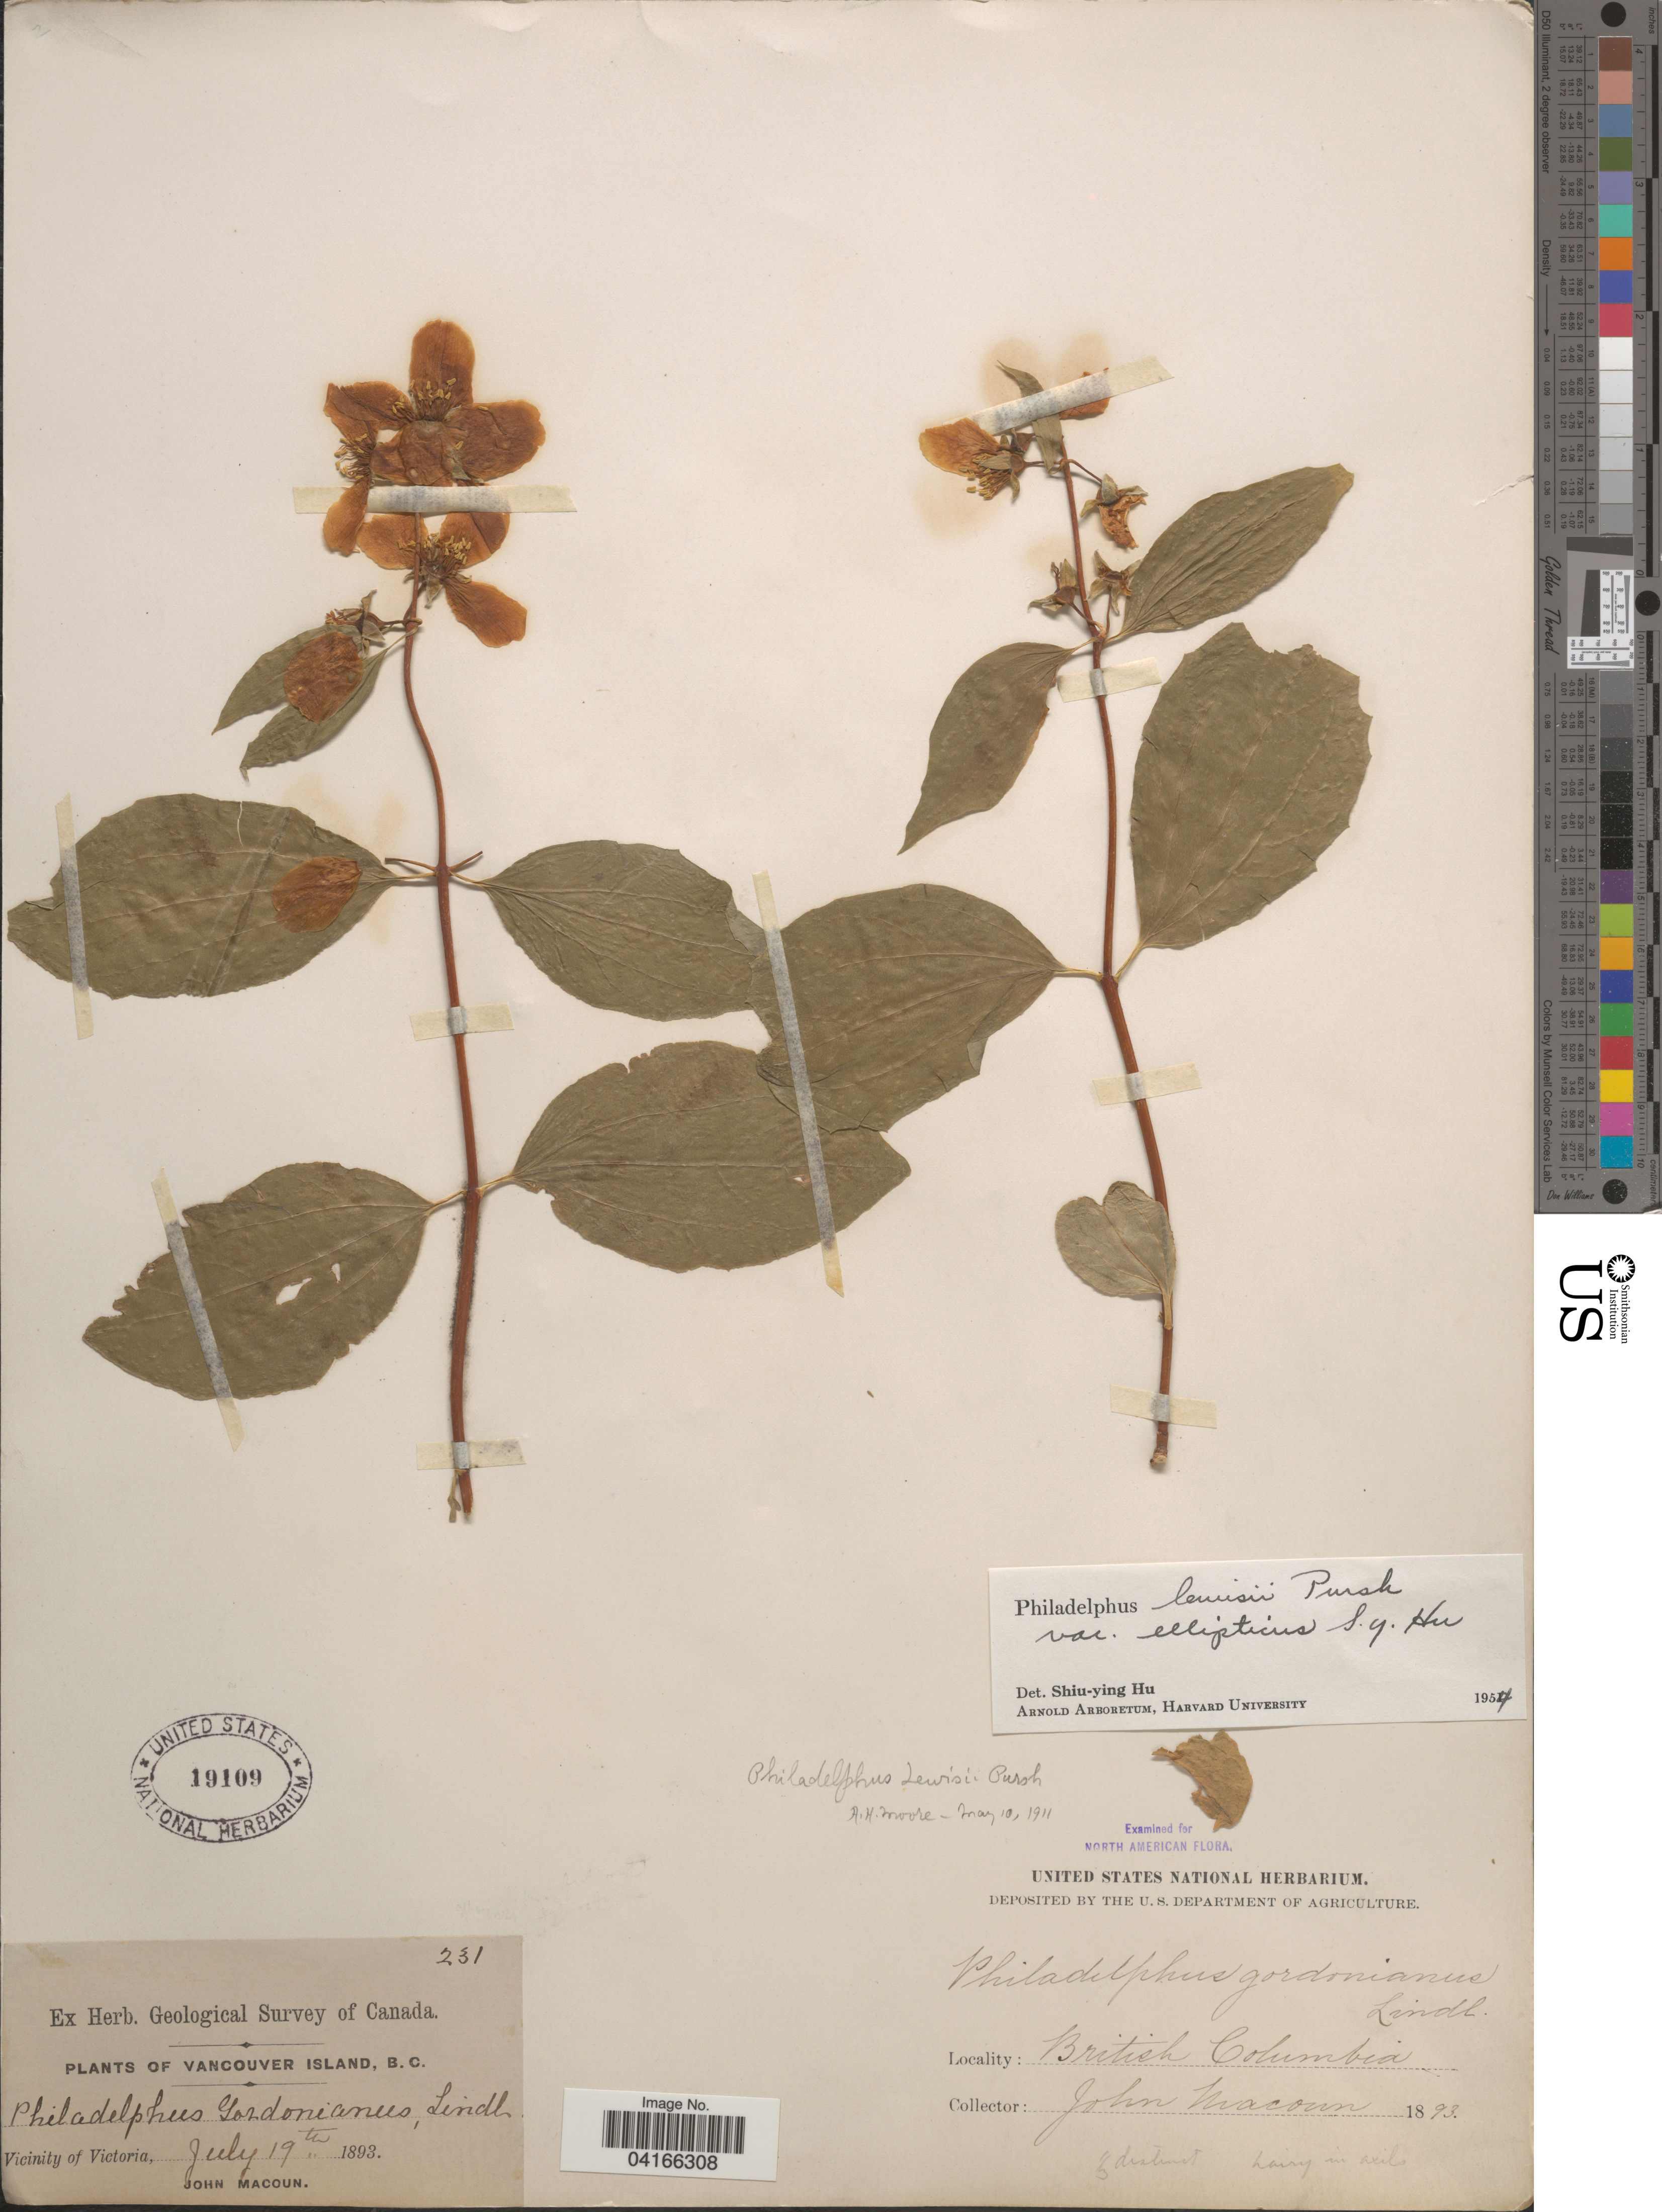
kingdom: Plantae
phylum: Tracheophyta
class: Magnoliopsida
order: Cornales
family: Hydrangeaceae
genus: Philadelphus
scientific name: Philadelphus lewisii var. ellipticus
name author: S.Y. Hu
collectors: J. Macoun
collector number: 231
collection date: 1893-07-19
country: Canada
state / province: British Columbia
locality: Geological Survey of Canada. Vancouver Island. Vicinity of Victoria.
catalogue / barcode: US 19109